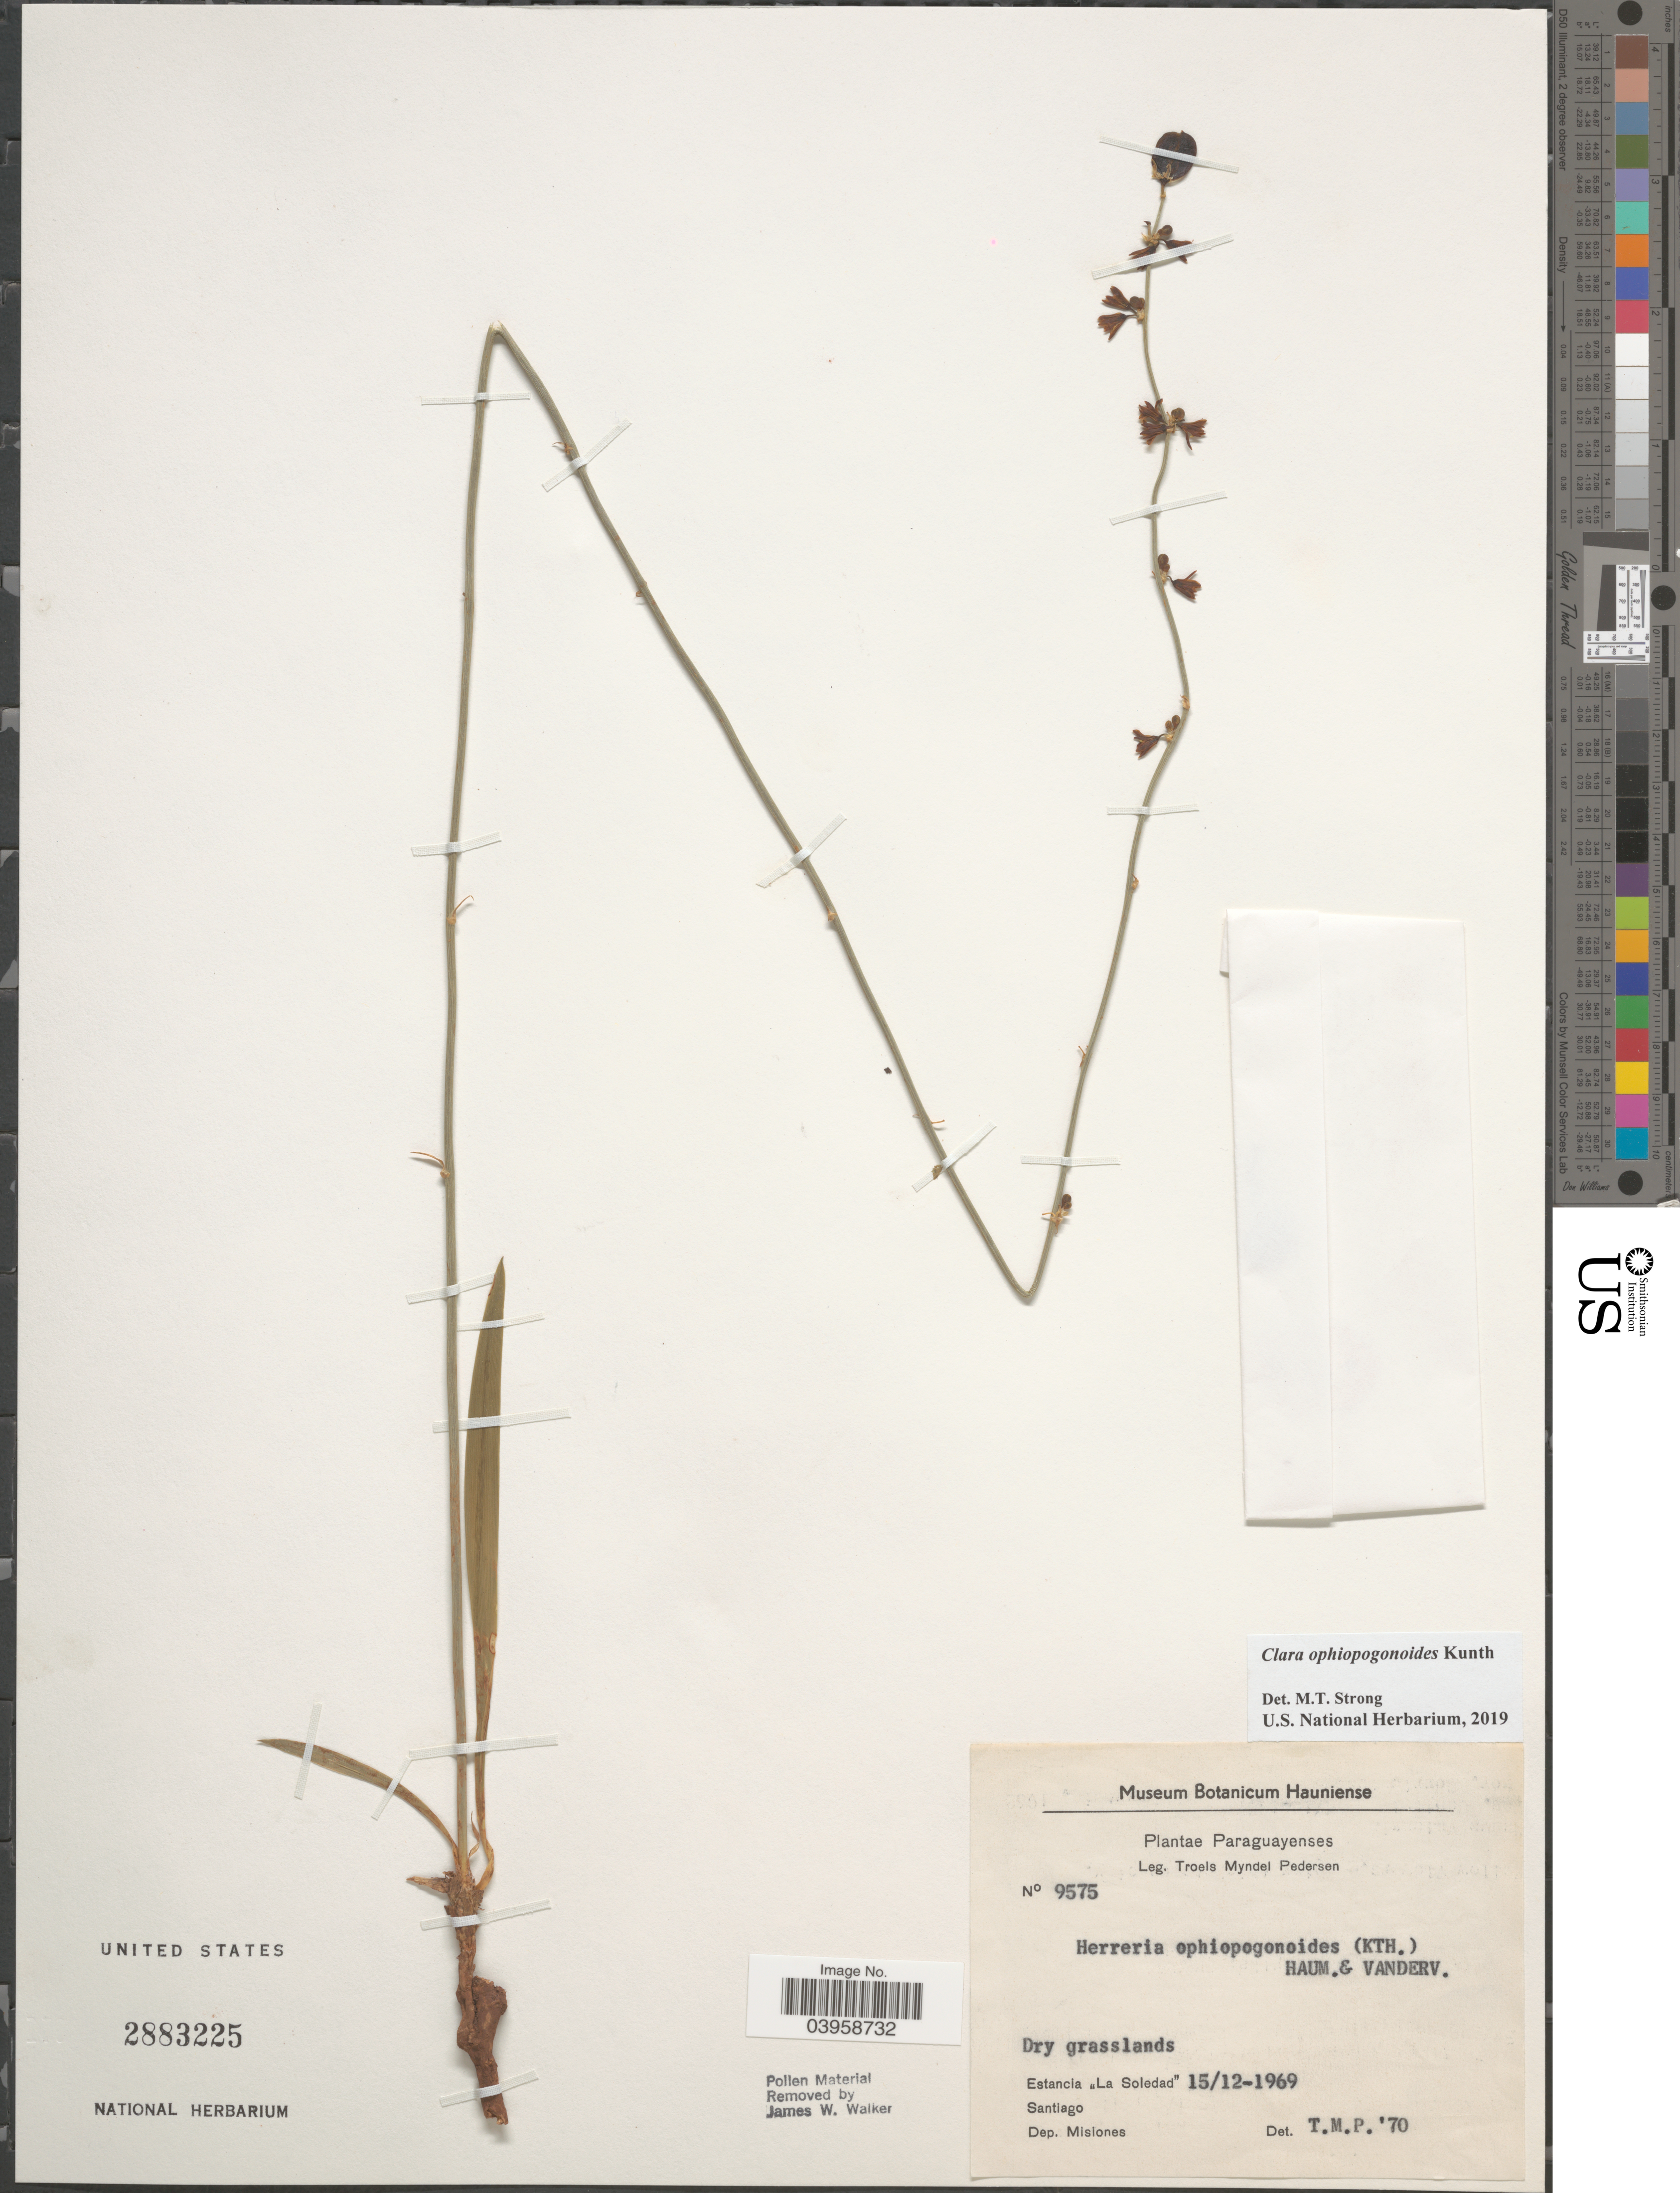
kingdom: Plantae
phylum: Tracheophyta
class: Liliopsida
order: Asparagales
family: Asparagaceae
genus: Clara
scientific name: Clara ophiopogonoides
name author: Kunth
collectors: T. Pederson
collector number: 9575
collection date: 1969-12-15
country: Argentina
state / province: Misiones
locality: Estancia "La Soledad" Santiago. Dep. Misiones.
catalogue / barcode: US 2883225